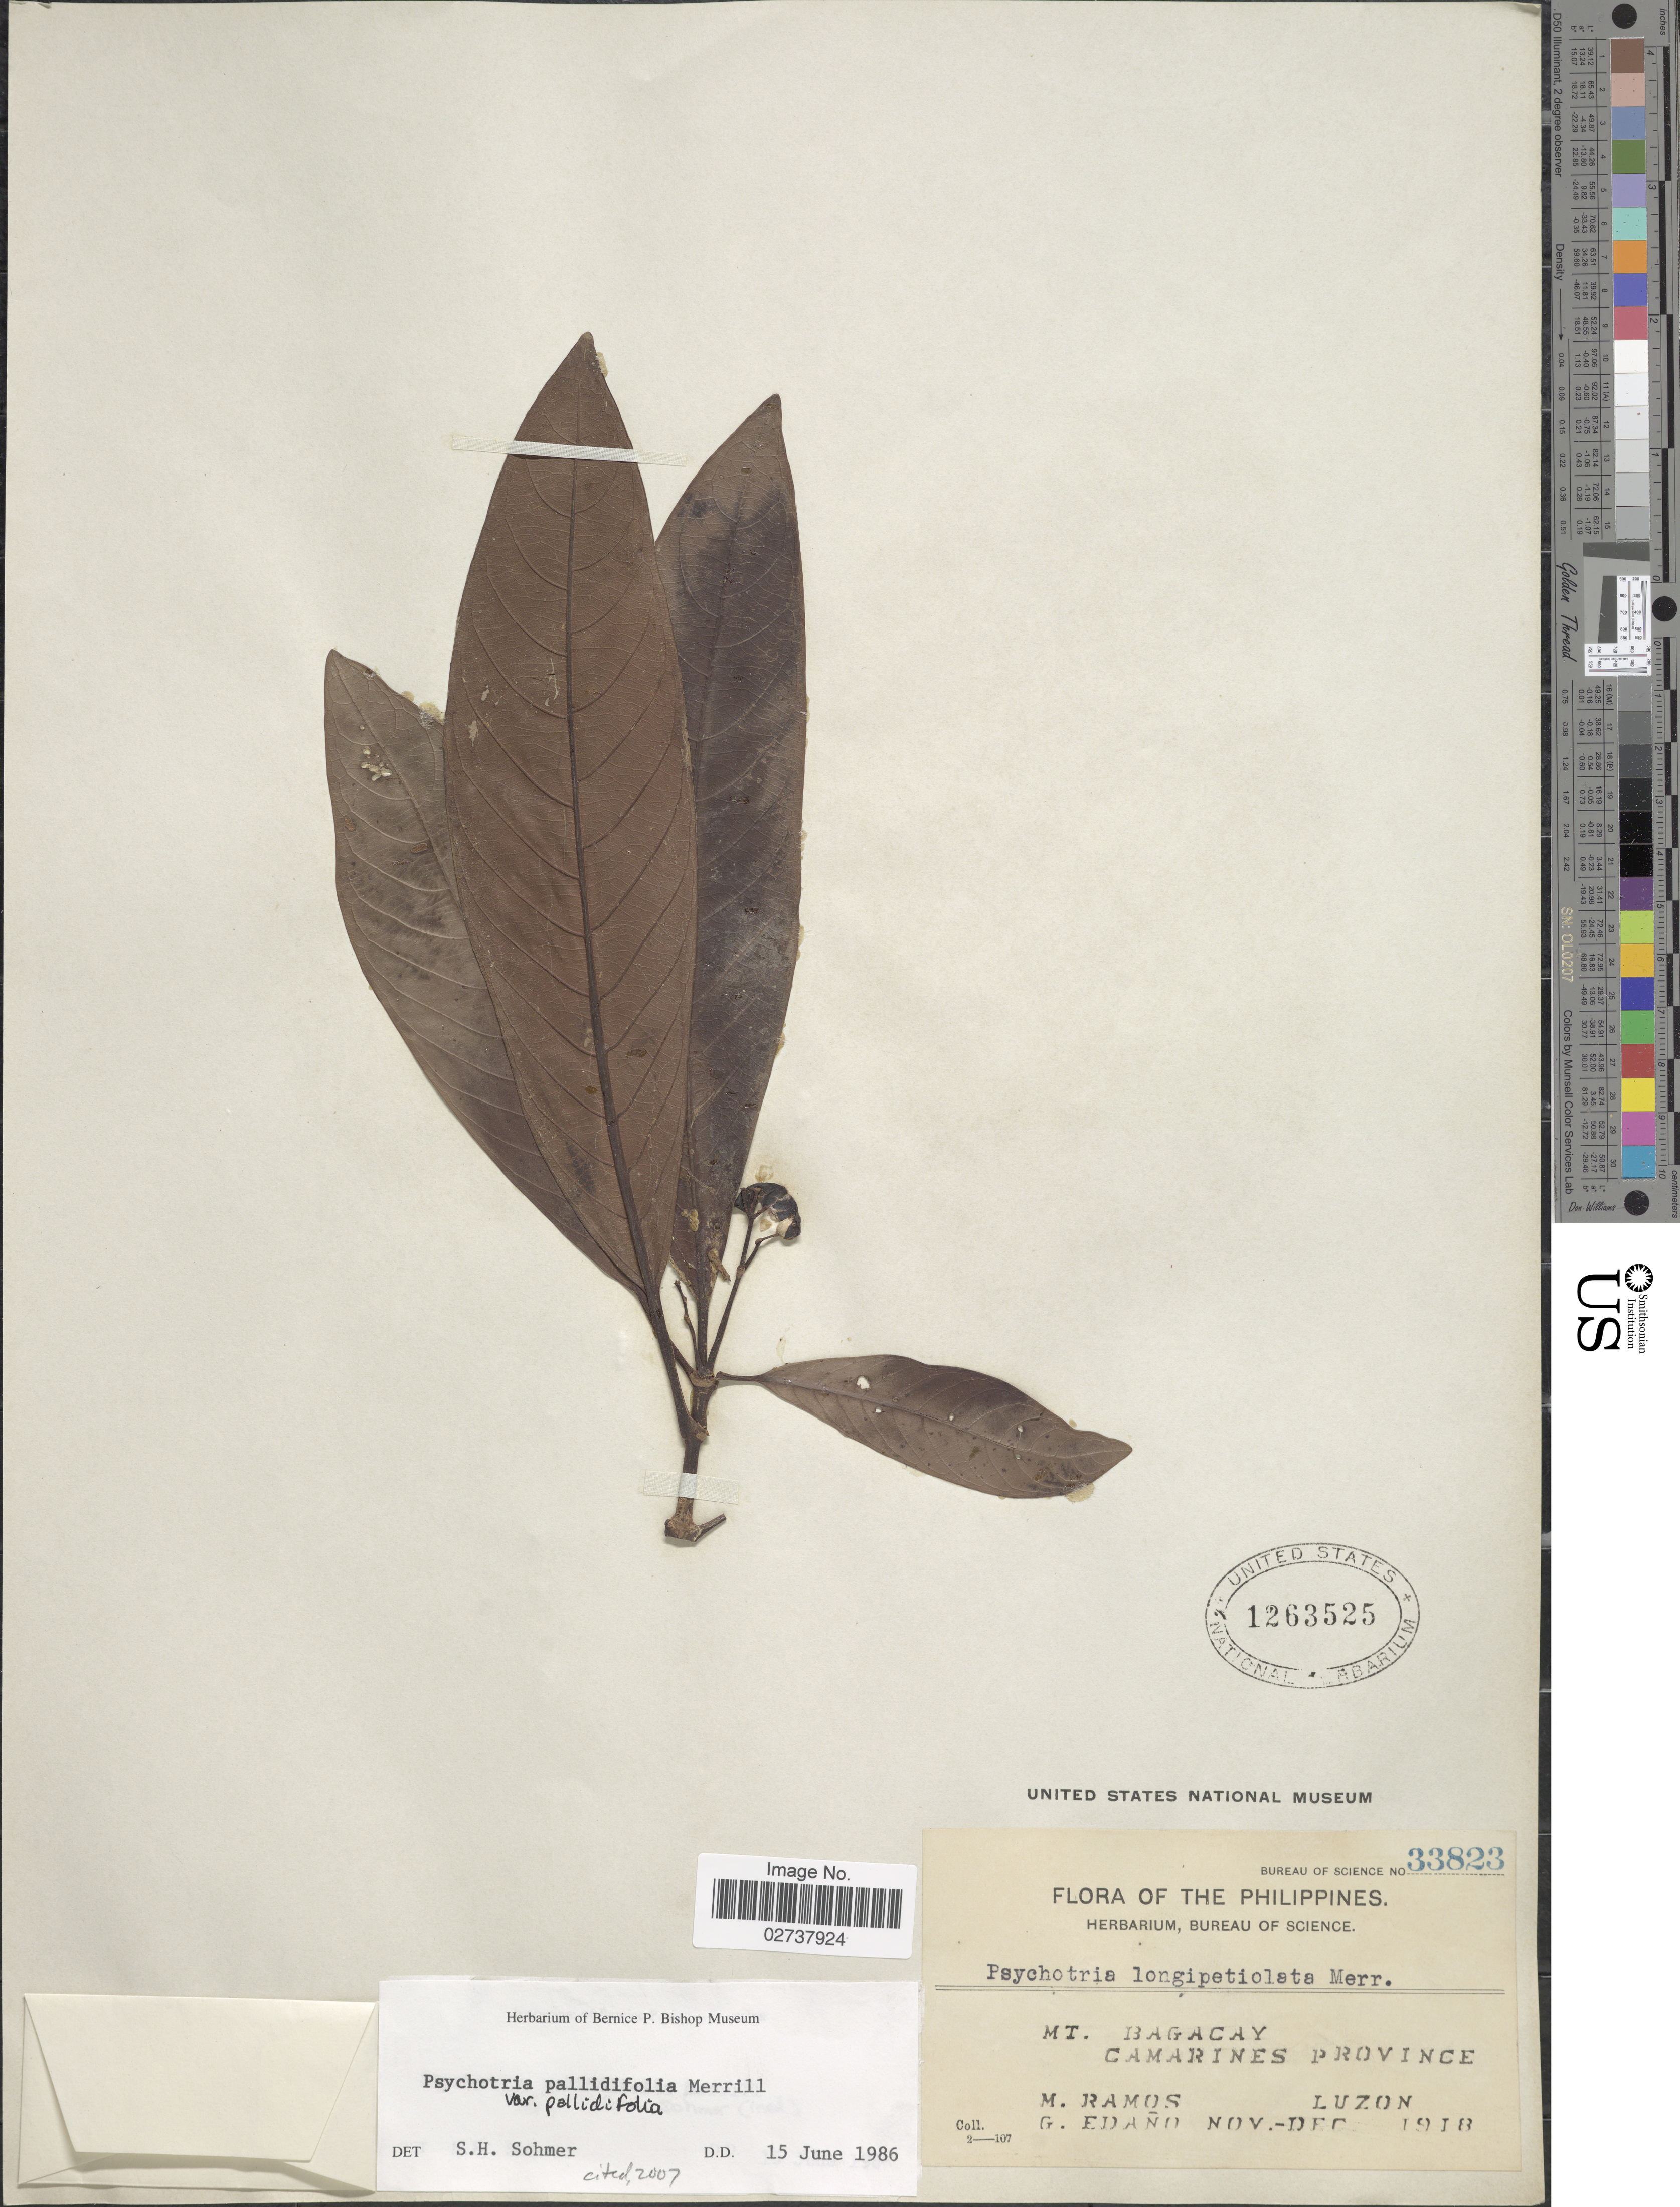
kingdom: Plantae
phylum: Tracheophyta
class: Magnoliopsida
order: Gentianales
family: Rubiaceae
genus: Psychotria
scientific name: Psychotria pallidifolia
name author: Merr.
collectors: M. Ramos & G. Edaño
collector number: Bureau of Science 33823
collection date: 1918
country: Philippines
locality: Mt, Bagacay, Camarines Province, Luzon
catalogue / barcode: US 1263525